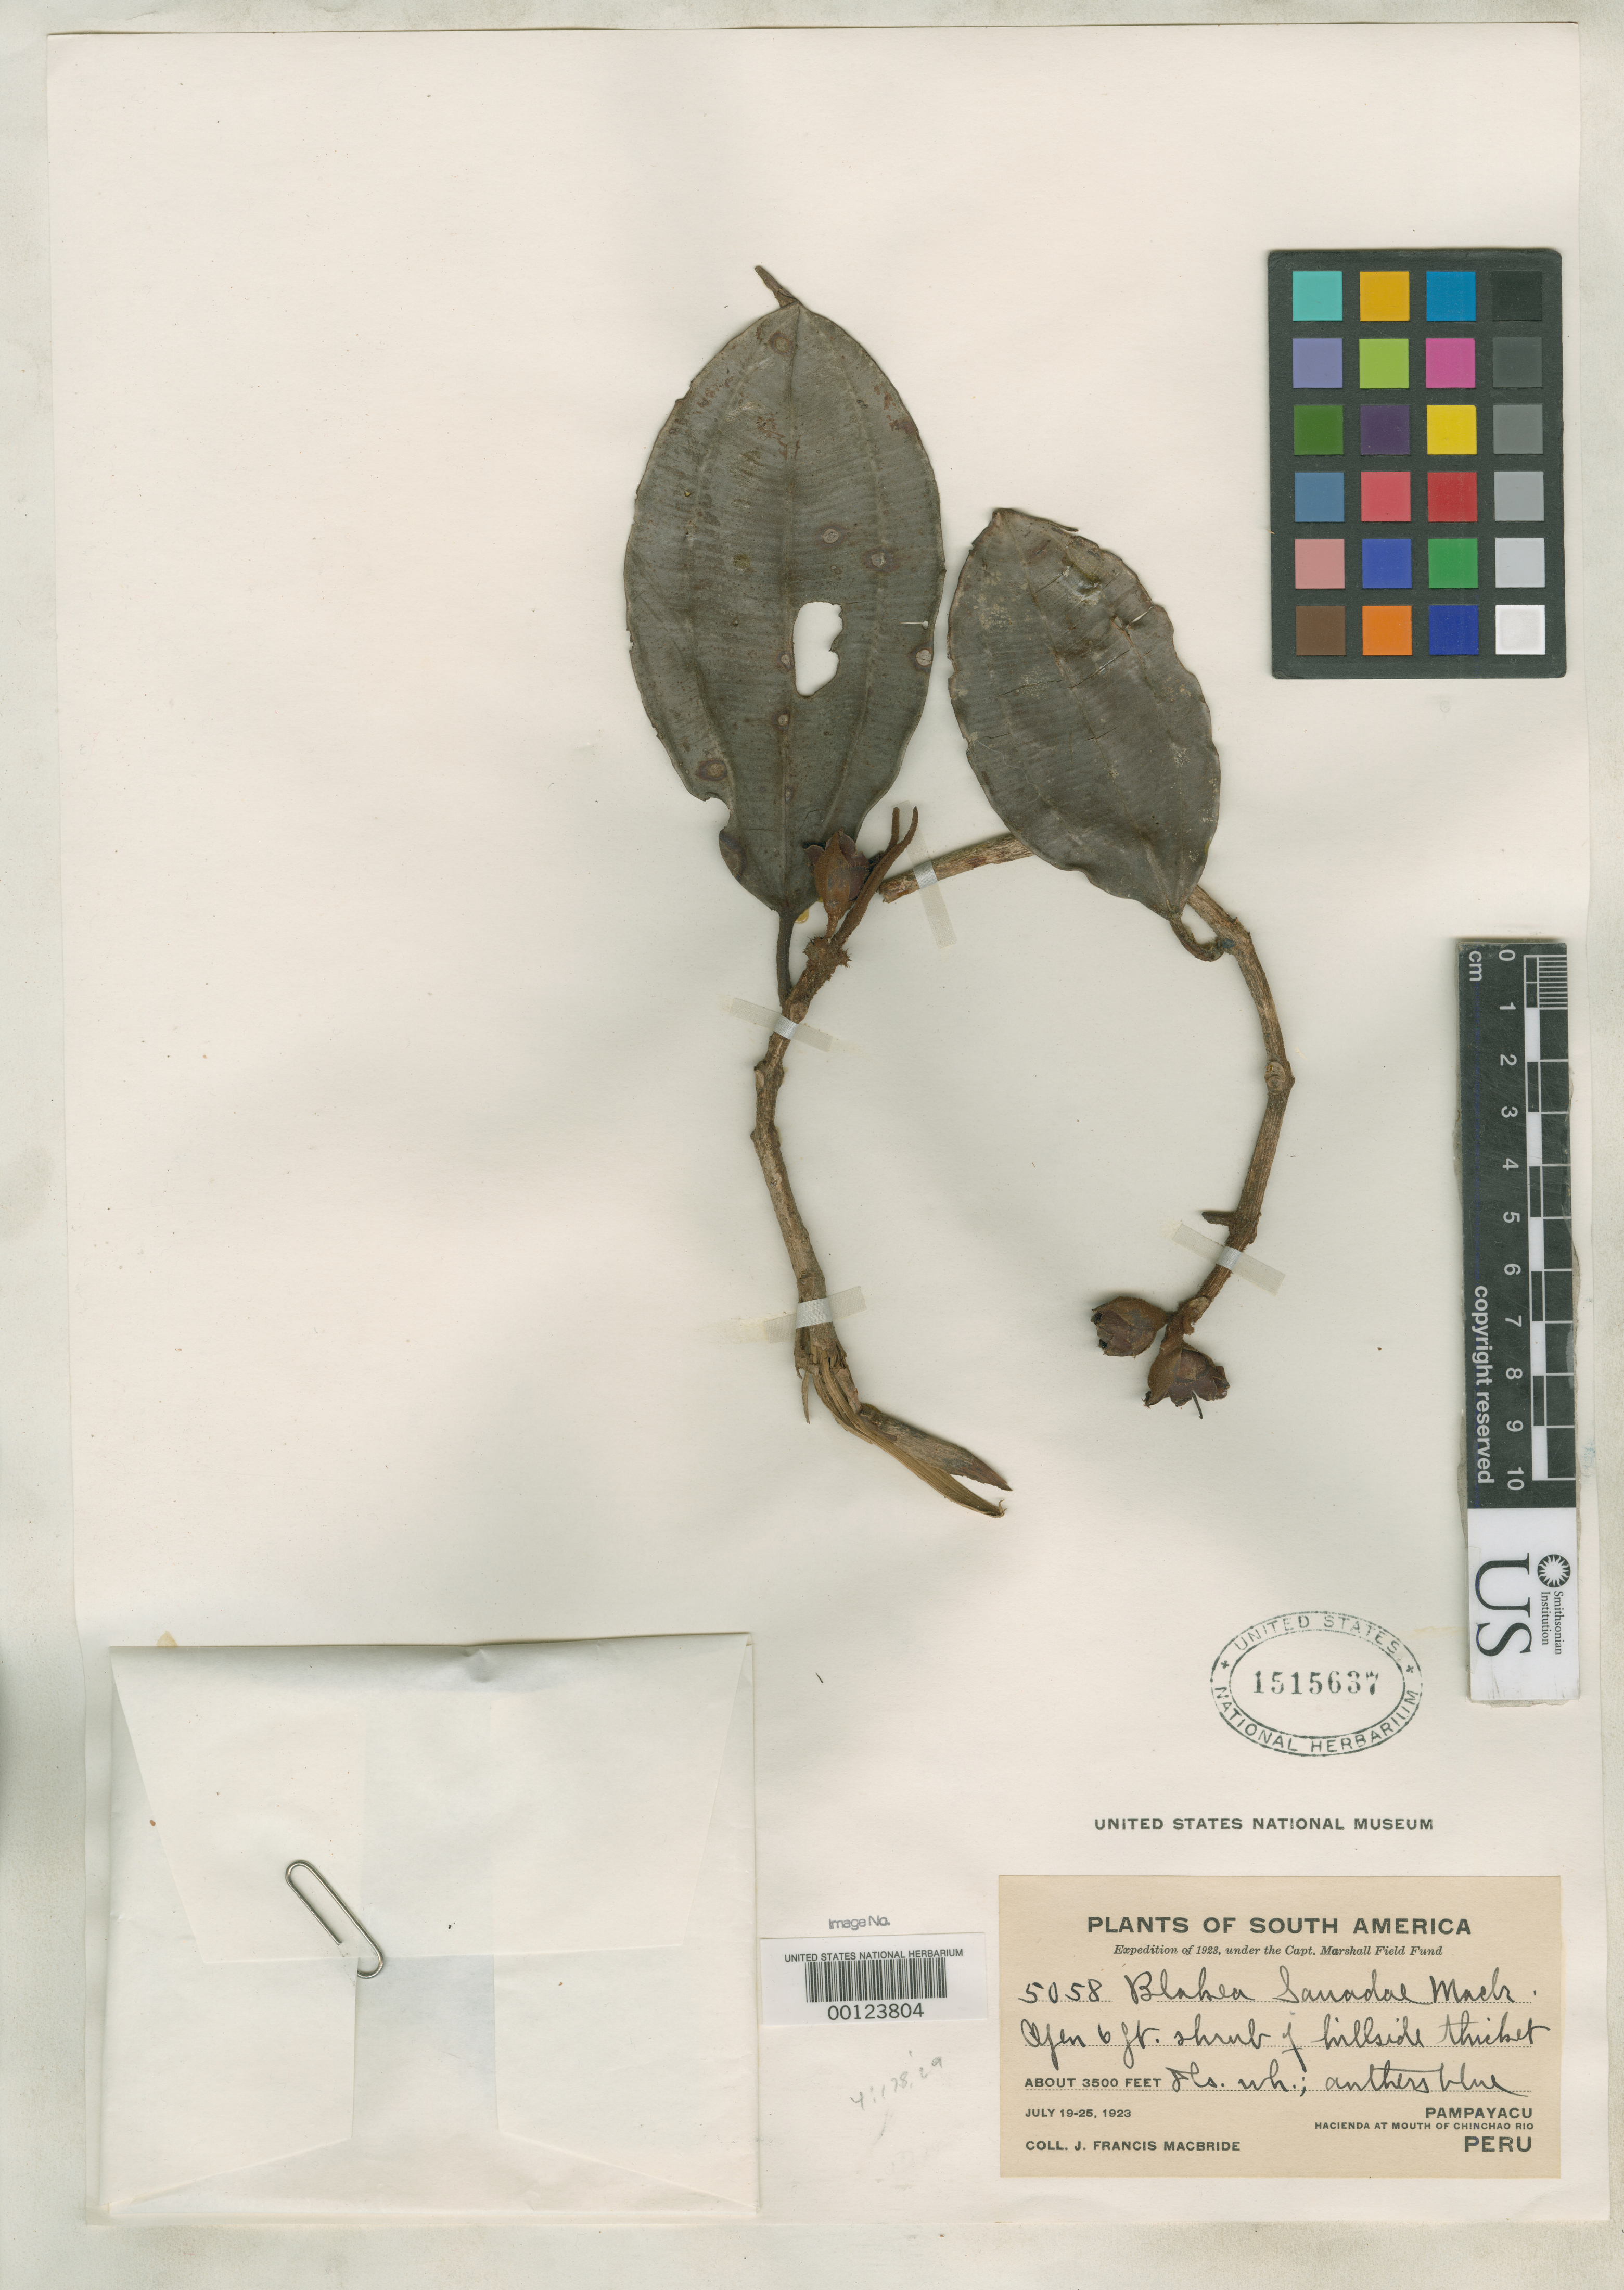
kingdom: Plantae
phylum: Tracheophyta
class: Magnoliopsida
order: Myrtales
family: Melastomataceae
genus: Blakea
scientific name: Blakea sawadae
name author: J.F. Macbr.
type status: Isotype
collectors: J. F. Macbride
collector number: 5058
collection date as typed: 19 Jun 1923 to 23 Jun 1923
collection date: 1923-06-19/1923-06-23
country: Peru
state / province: Huánuco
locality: Pampayacu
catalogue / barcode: US 1515637